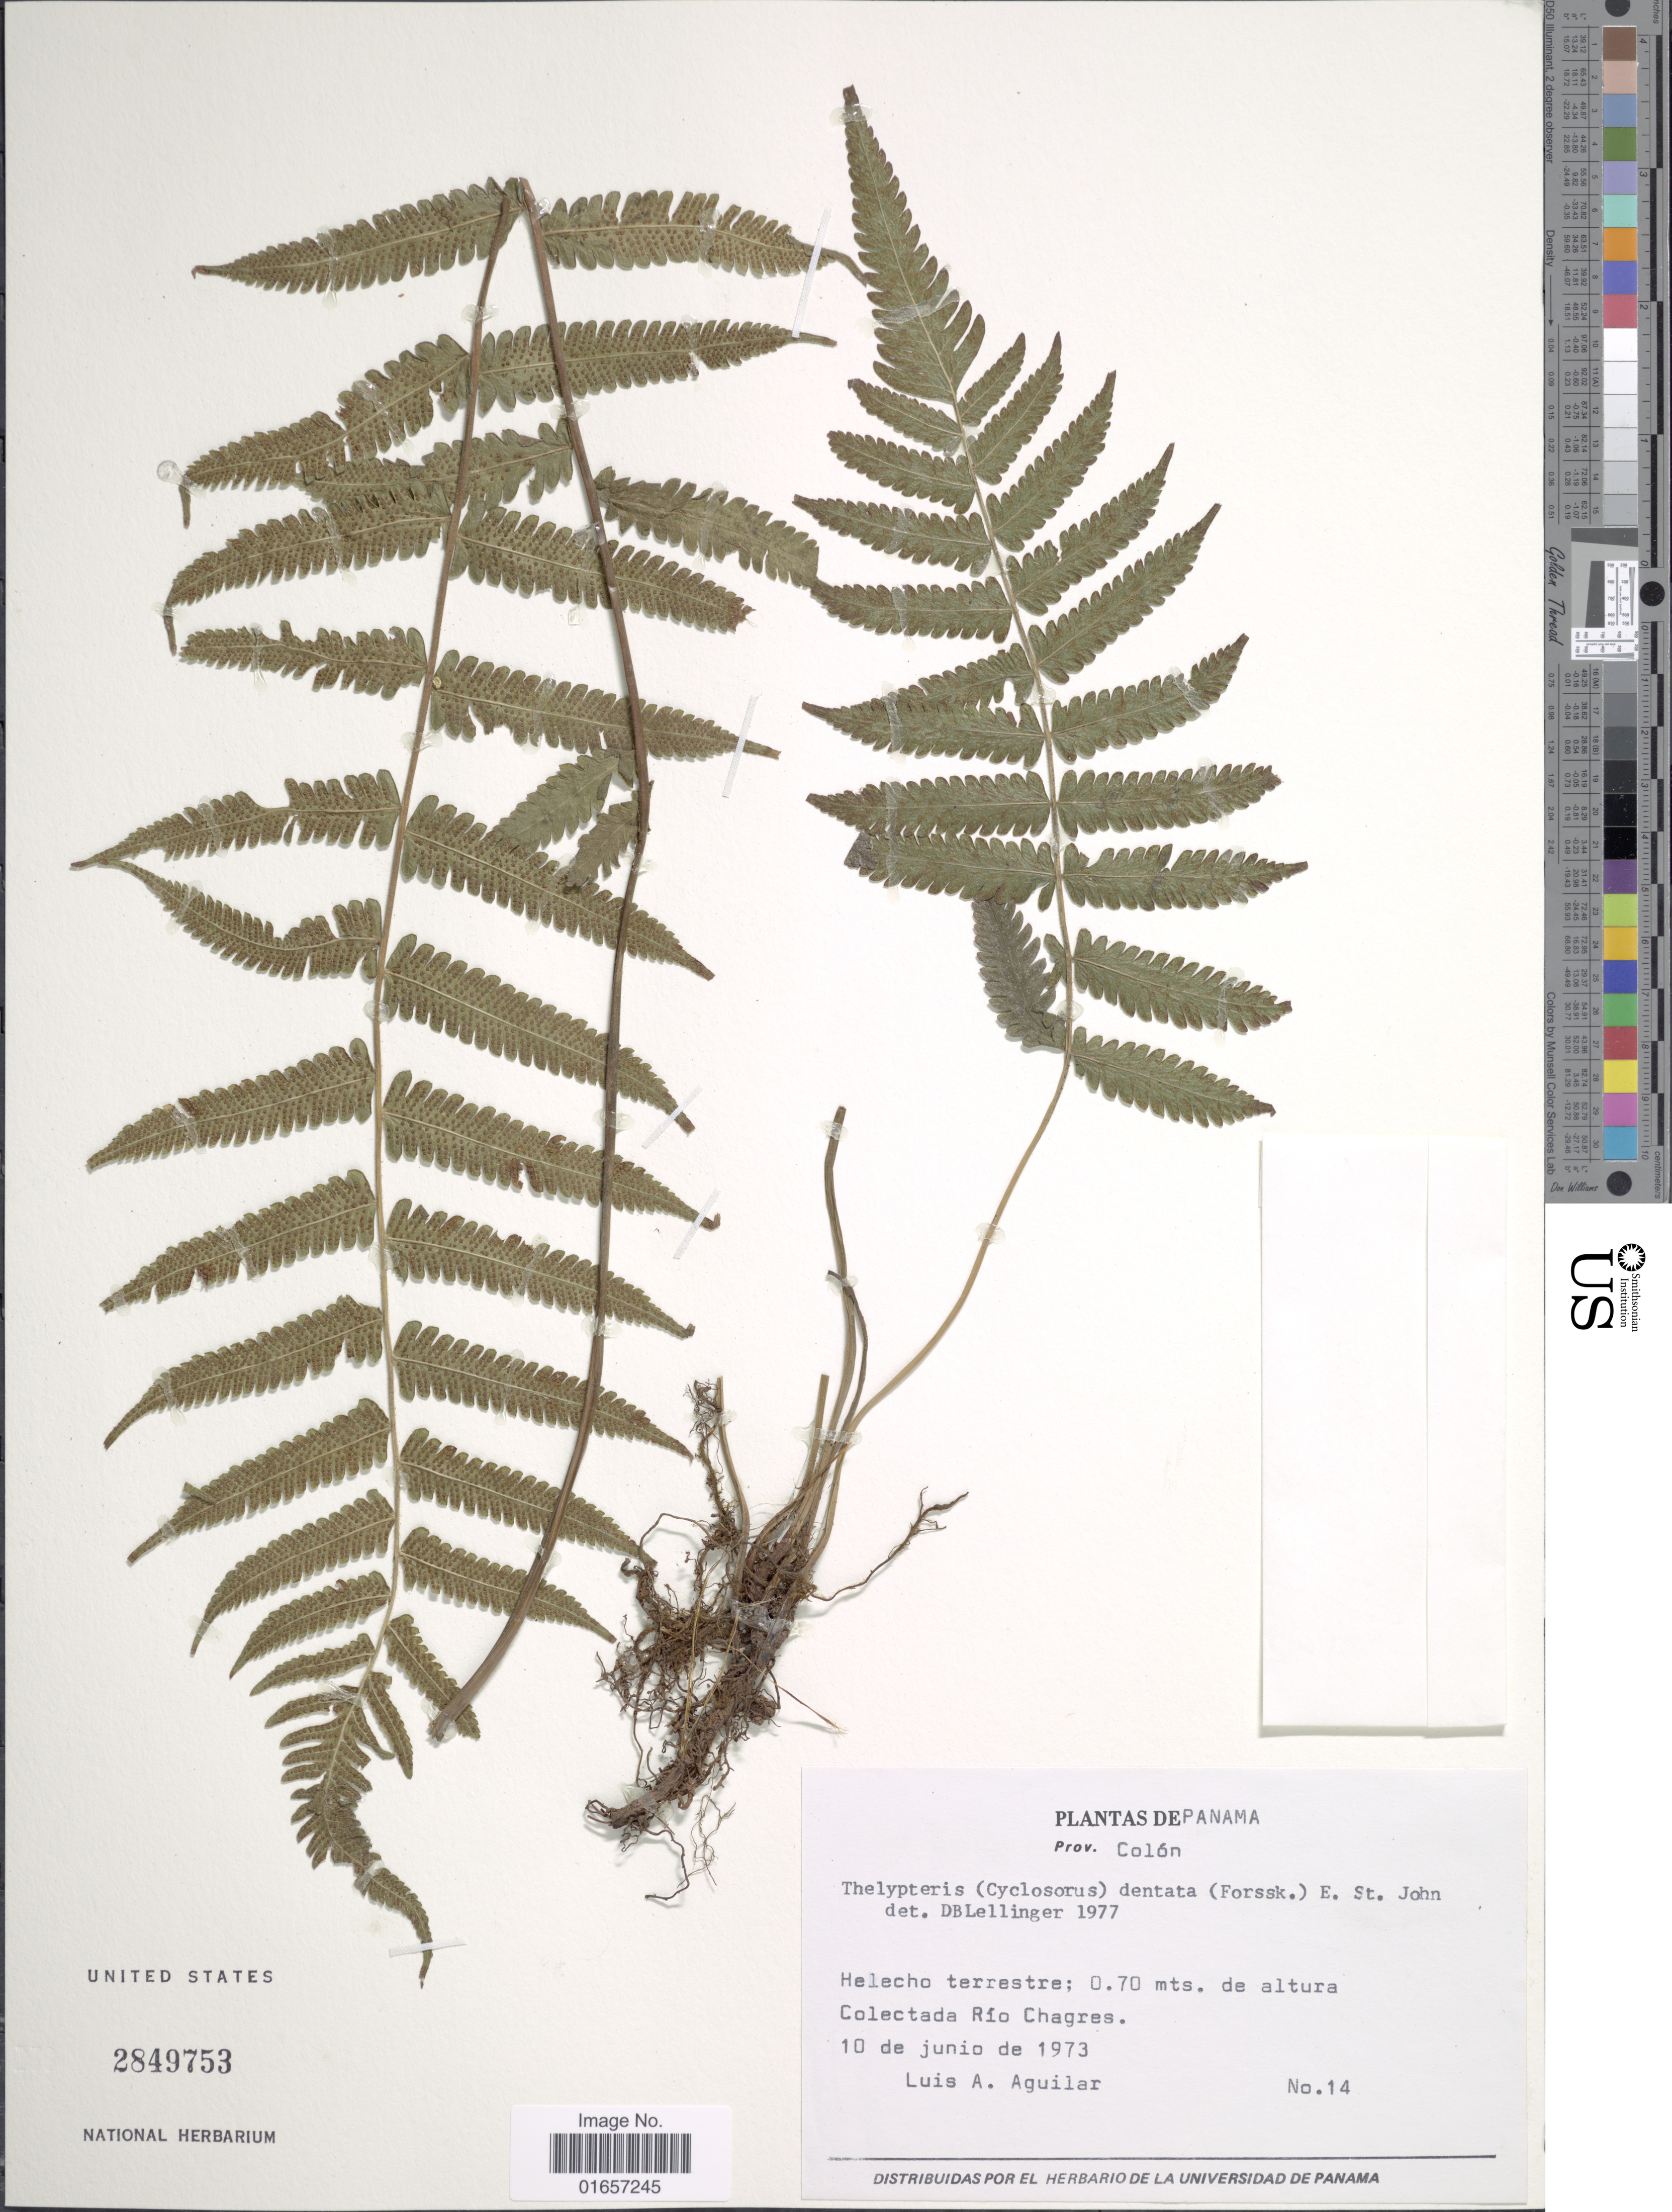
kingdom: Plantae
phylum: Tracheophyta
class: Polypodiopsida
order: Polypodiales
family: Thelypteridaceae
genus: Christella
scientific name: Christella dentata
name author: (Forssk.) Brownsey & Jermy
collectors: S. Aguilar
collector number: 14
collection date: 1973-06-10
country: Panama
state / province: Colón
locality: Río Chagres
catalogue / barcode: US 2849753